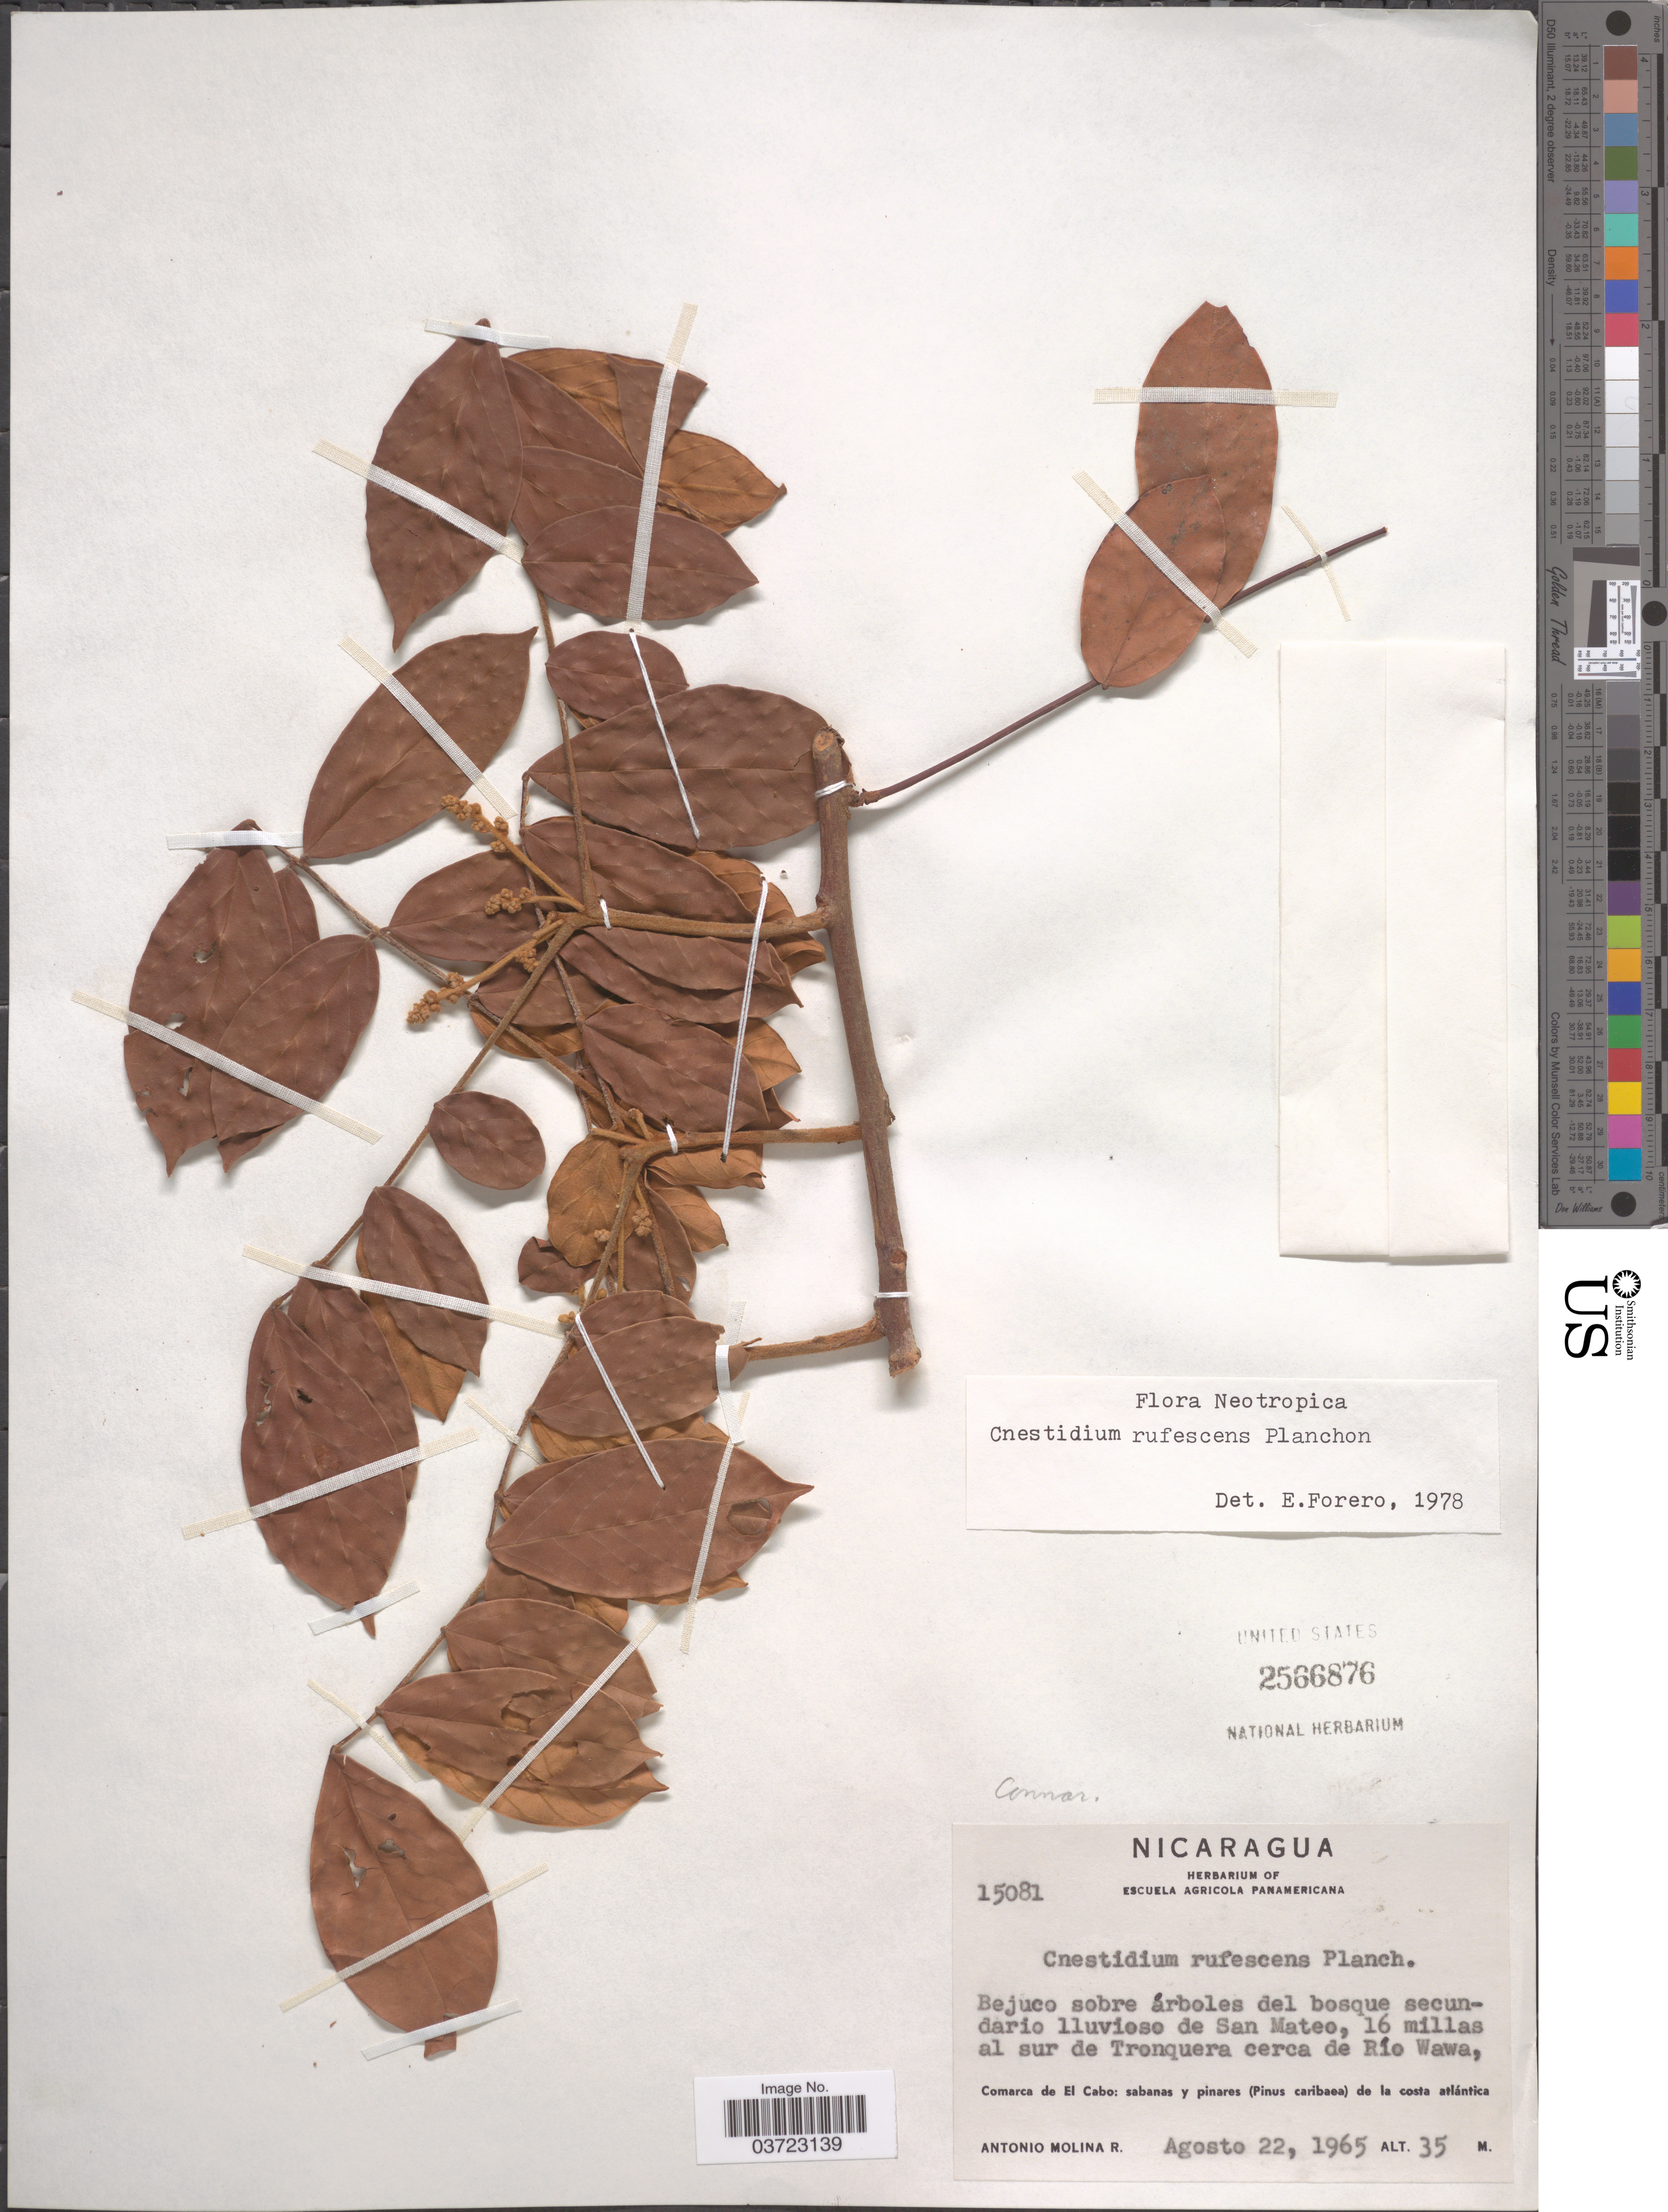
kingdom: Plantae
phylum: Tracheophyta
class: Magnoliopsida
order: Oxalidales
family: Connaraceae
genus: Cnestidium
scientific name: Cnestidium rufescens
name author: Planch.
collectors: A. Molina R.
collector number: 15081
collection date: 1965-08-22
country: Nicaragua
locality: Bejuco sobre árboles del bosque secundario lluviese de San Mateo, 16 millas al sur de Tronquera cerca de Río Wawa. Comarca de El Cabo: sabanas y pinares (Pinus caribaea) de la costa atlántica.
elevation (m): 35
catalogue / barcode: US 2566876